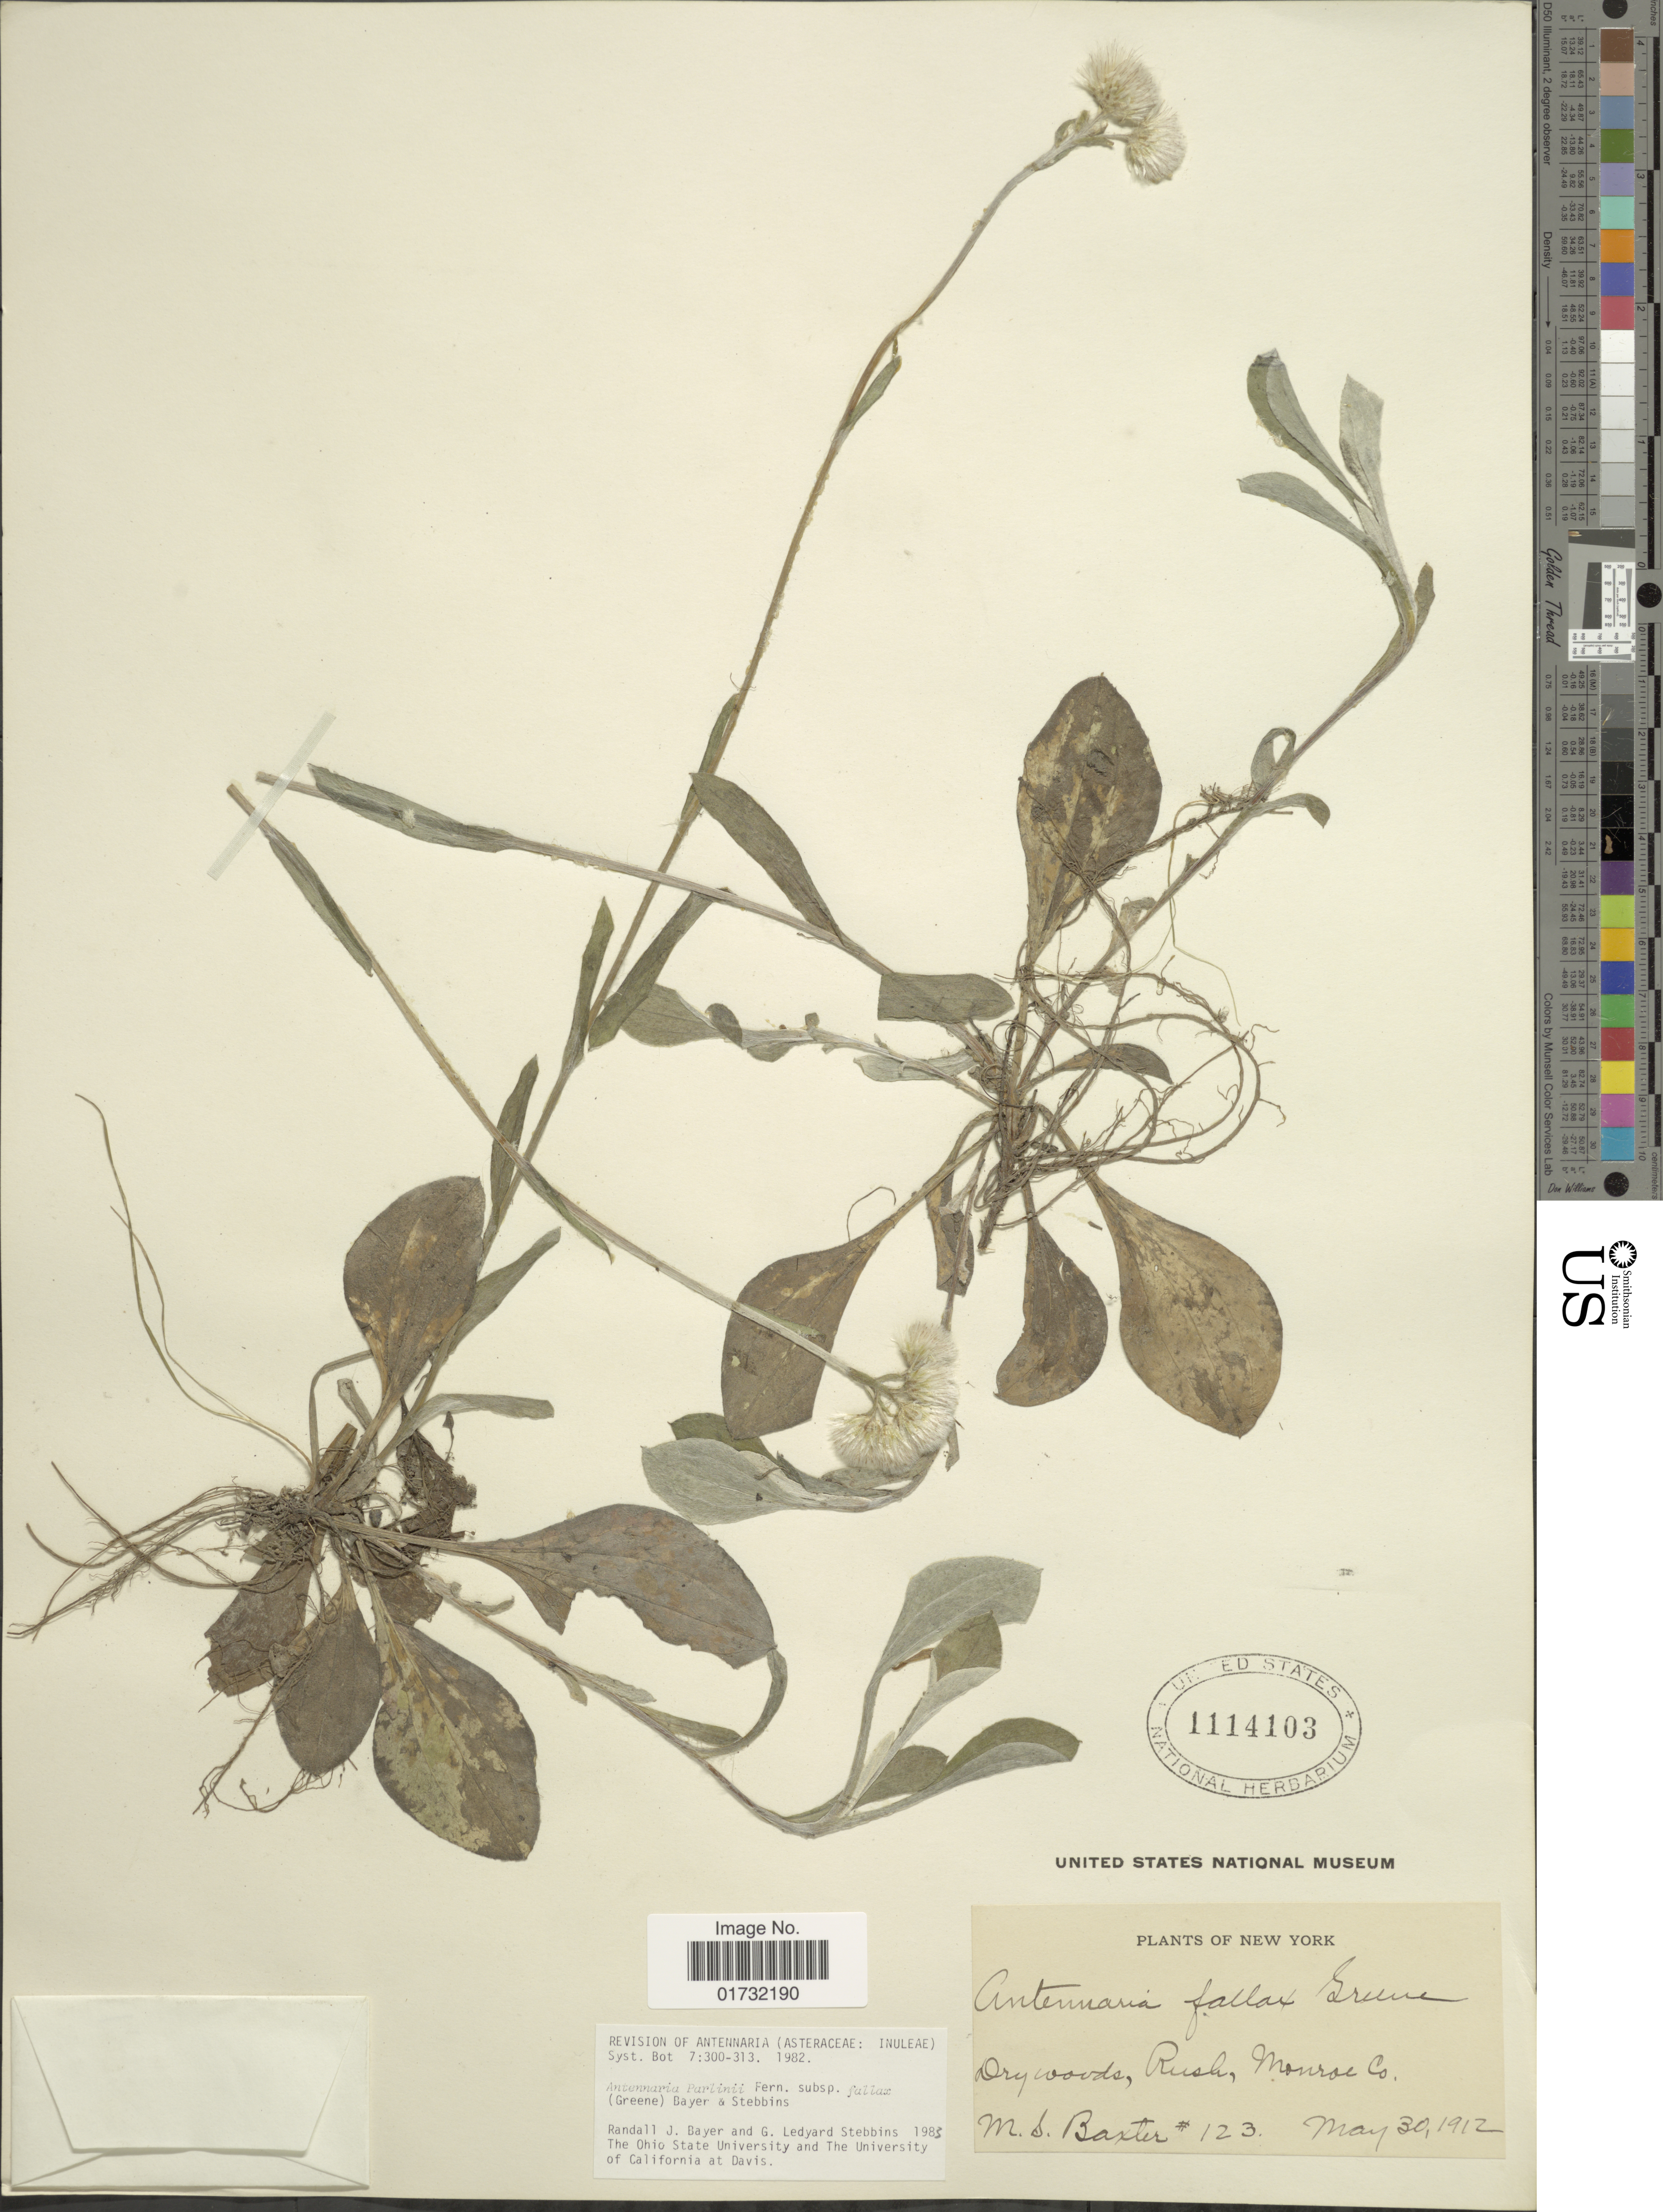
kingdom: Plantae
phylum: Tracheophyta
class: Magnoliopsida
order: Asterales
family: Asteraceae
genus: Antennaria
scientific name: Antennaria parlinii subsp. fallax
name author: (Greene) R.J. Bayer & Stebbins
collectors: M. Baxter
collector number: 123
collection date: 1912-05-30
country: United States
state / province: New York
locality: Rush, Monroe Co.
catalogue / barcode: US 1114103